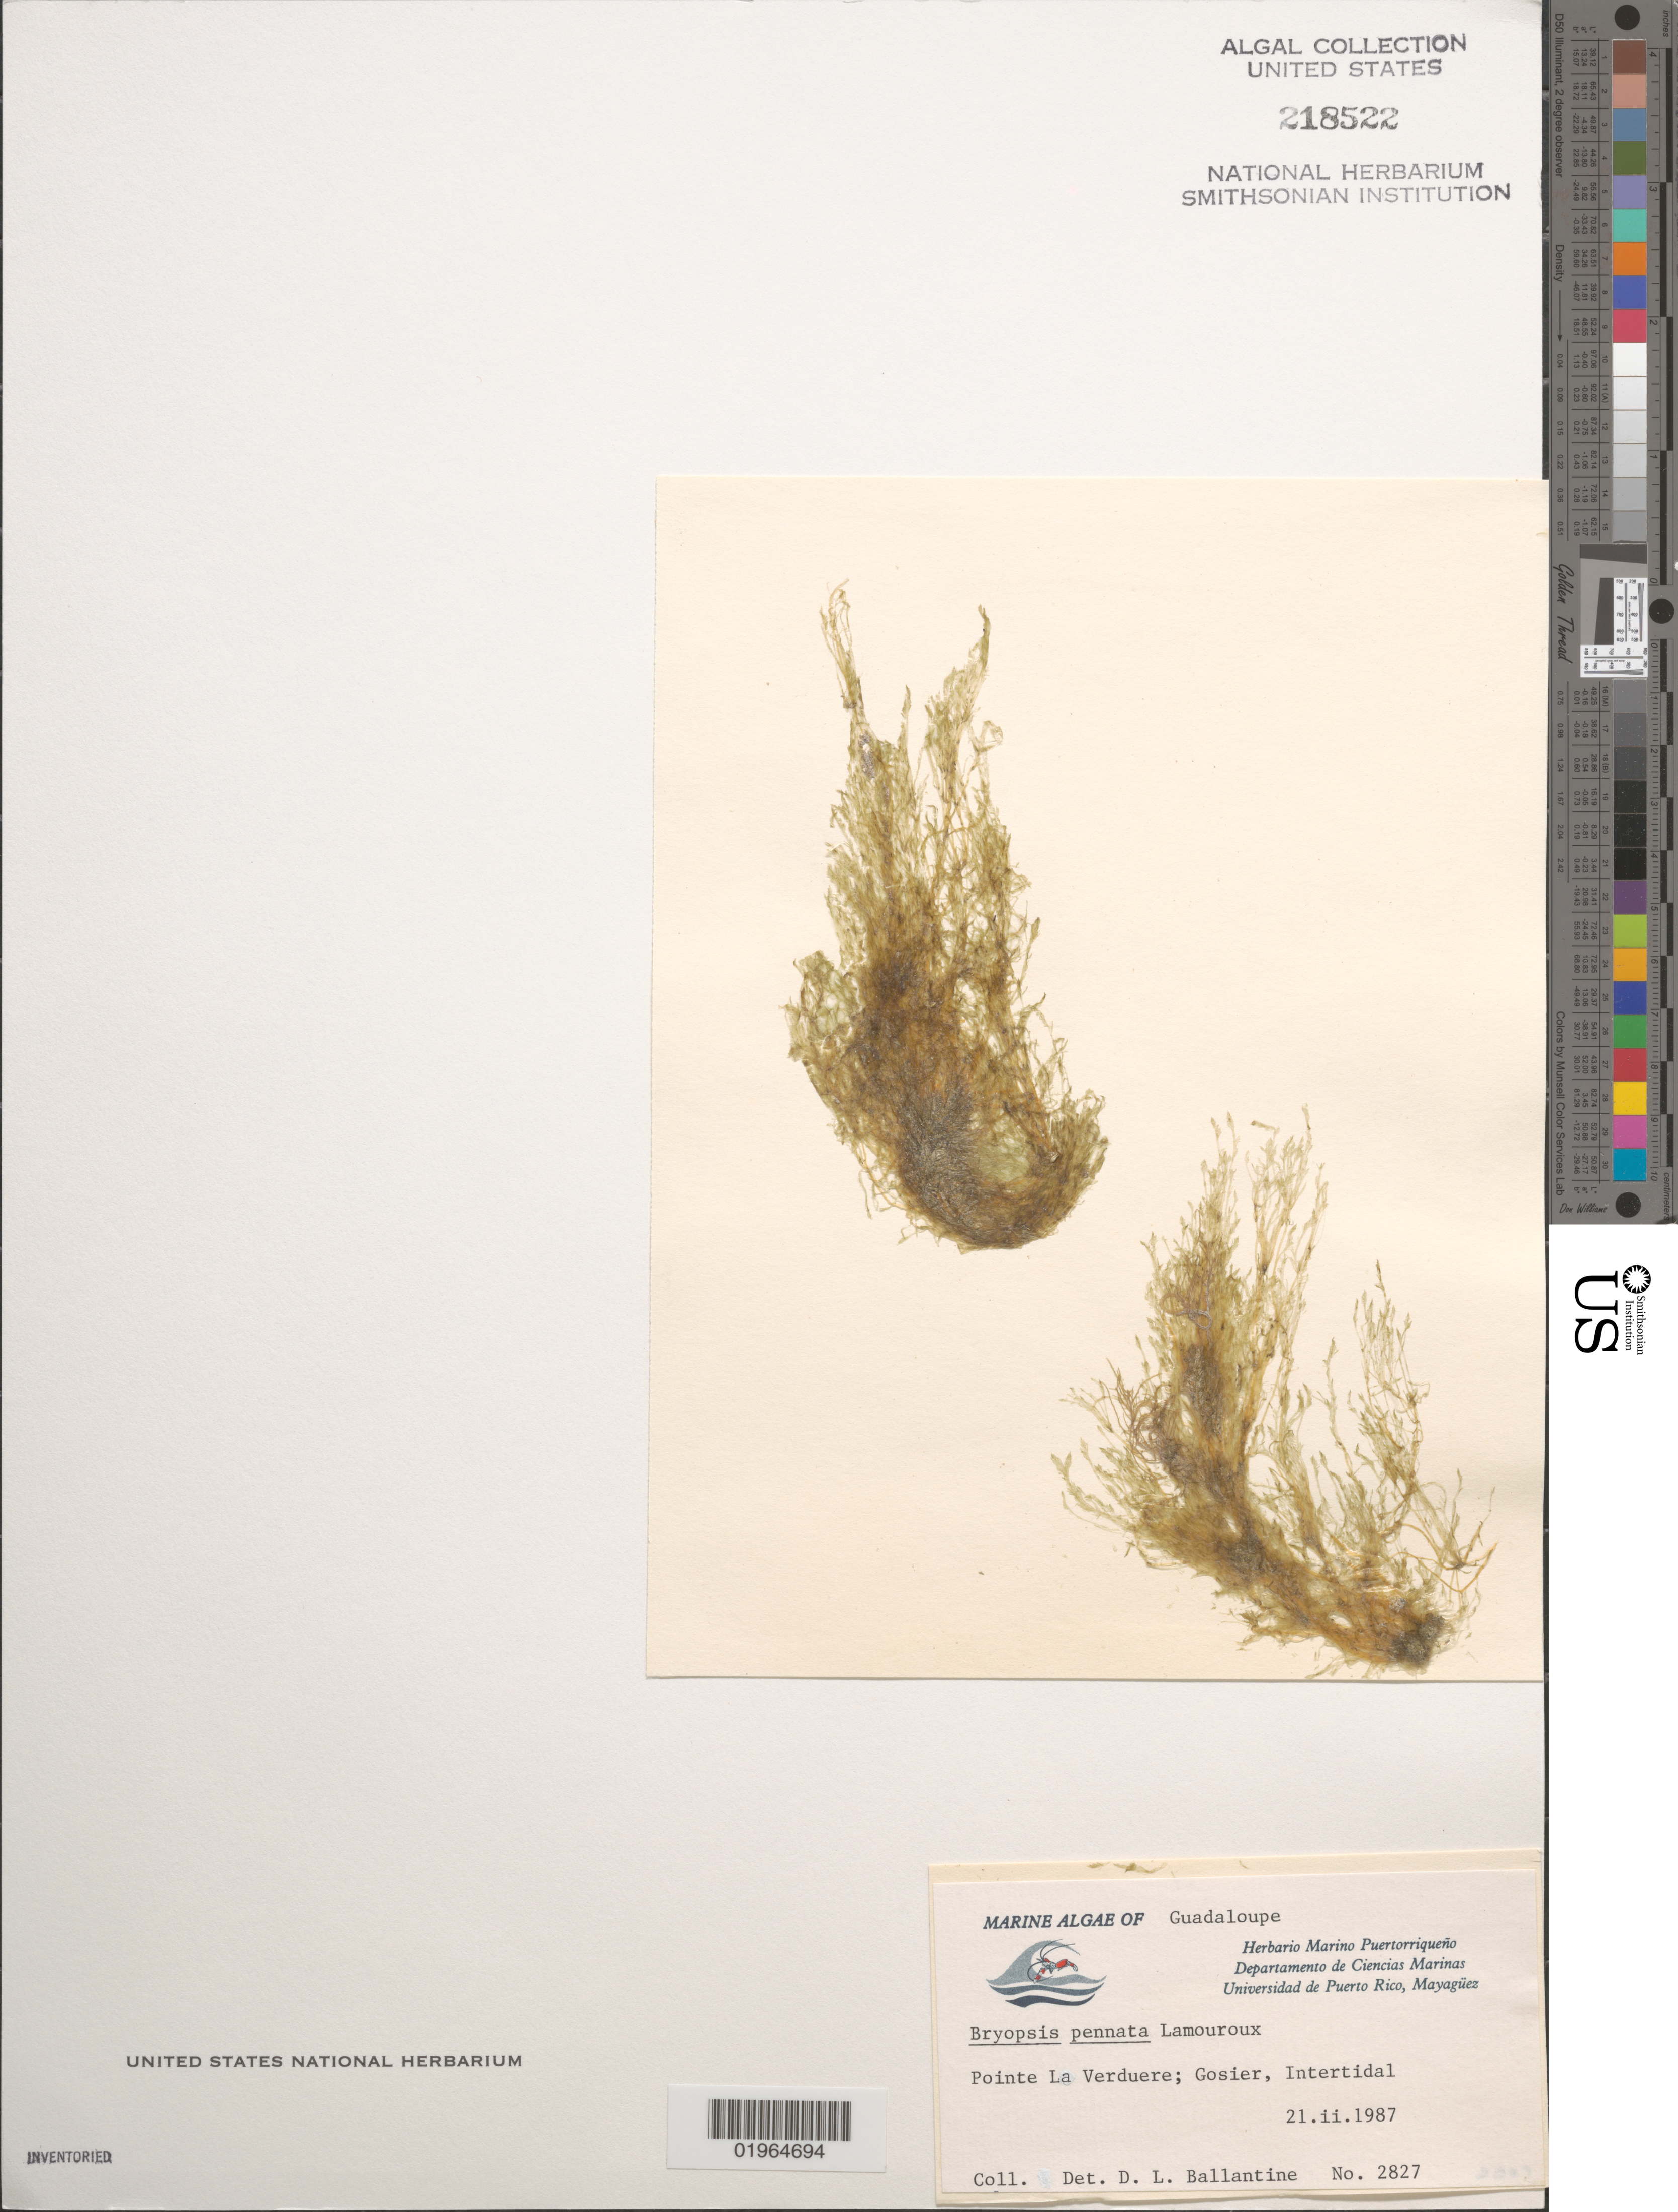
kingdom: Plantae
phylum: Chlorophyta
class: Ulvophyceae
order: Bryopsidales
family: Bryopsidaceae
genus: Bryopsis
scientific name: Bryopsis pennata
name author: J.V.Lamouroux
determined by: Ballantine, D. L.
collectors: D.L. Ballantine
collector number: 2827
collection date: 1987-02-21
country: Guadeloupe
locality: Pointe de la Verdure, Gosier.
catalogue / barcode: US 218522